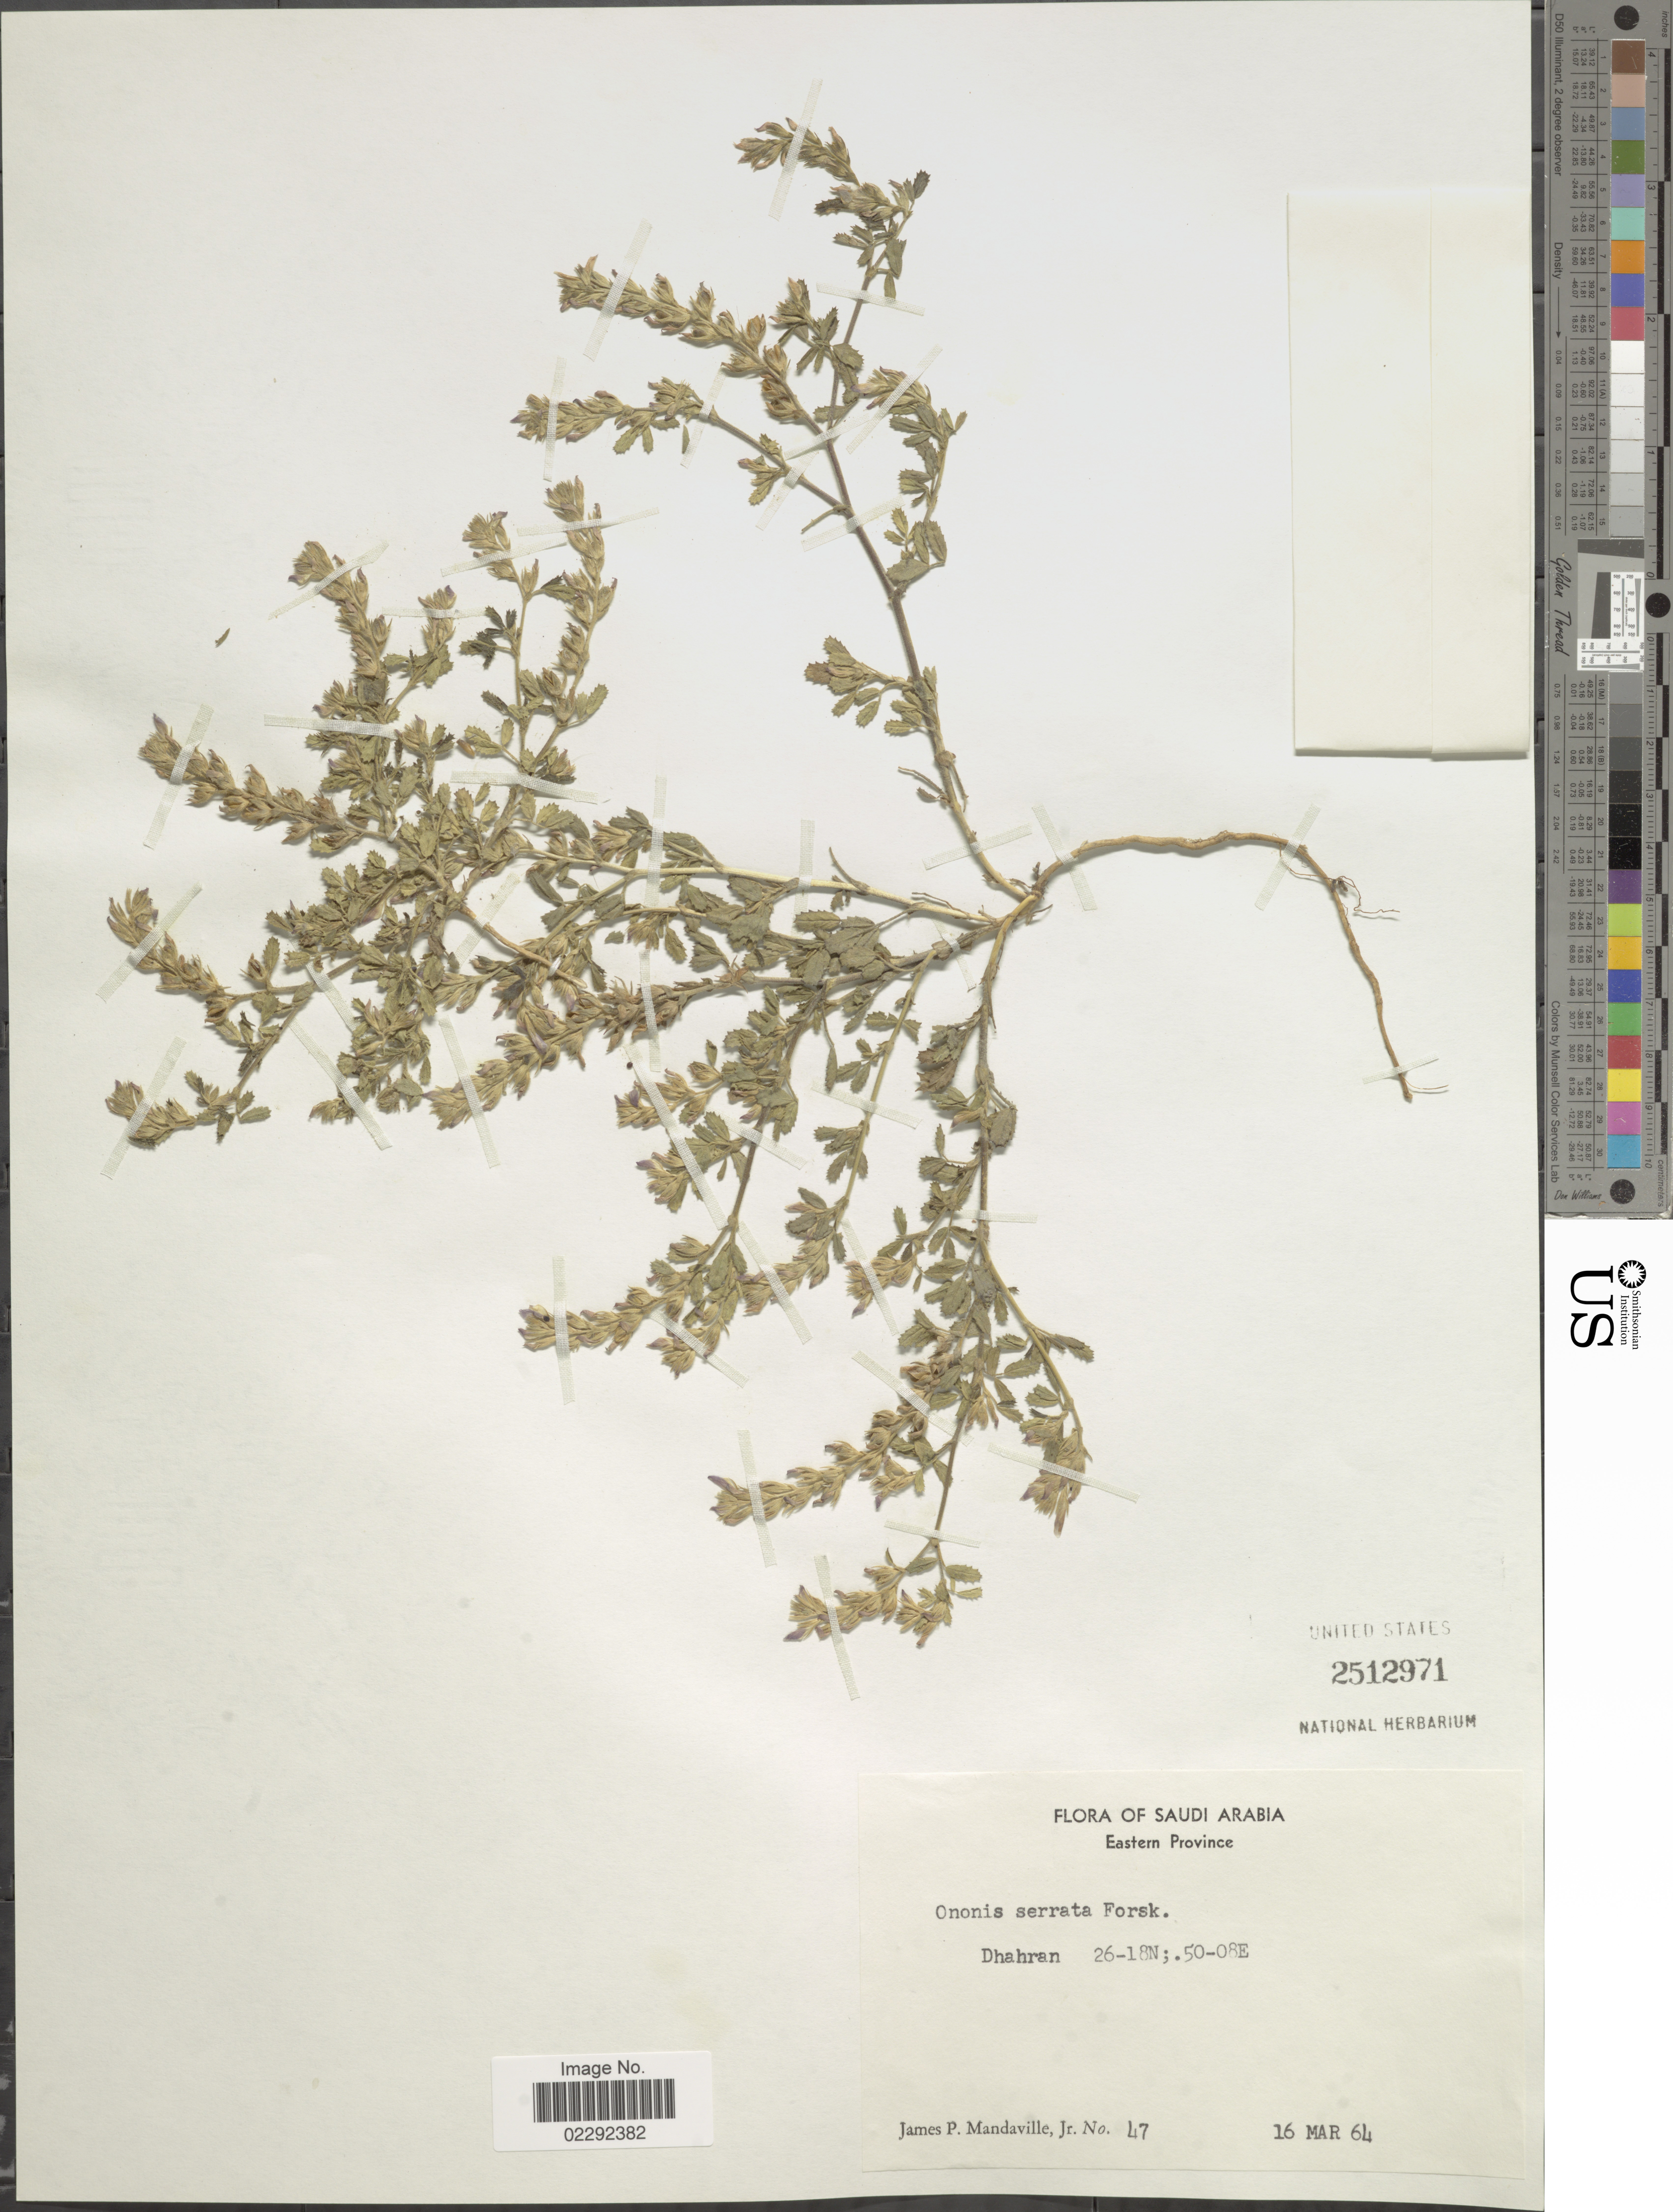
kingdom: Plantae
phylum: Tracheophyta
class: Magnoliopsida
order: Fabales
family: Fabaceae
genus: Ononis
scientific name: Ononis serrata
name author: Forssk.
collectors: J. Mandaville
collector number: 47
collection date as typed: Transcribed d/m/y: 16/3/64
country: Saudi Arabia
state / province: Ash Sharqiyah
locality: Eastern Province. Dhahran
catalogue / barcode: US 2512971